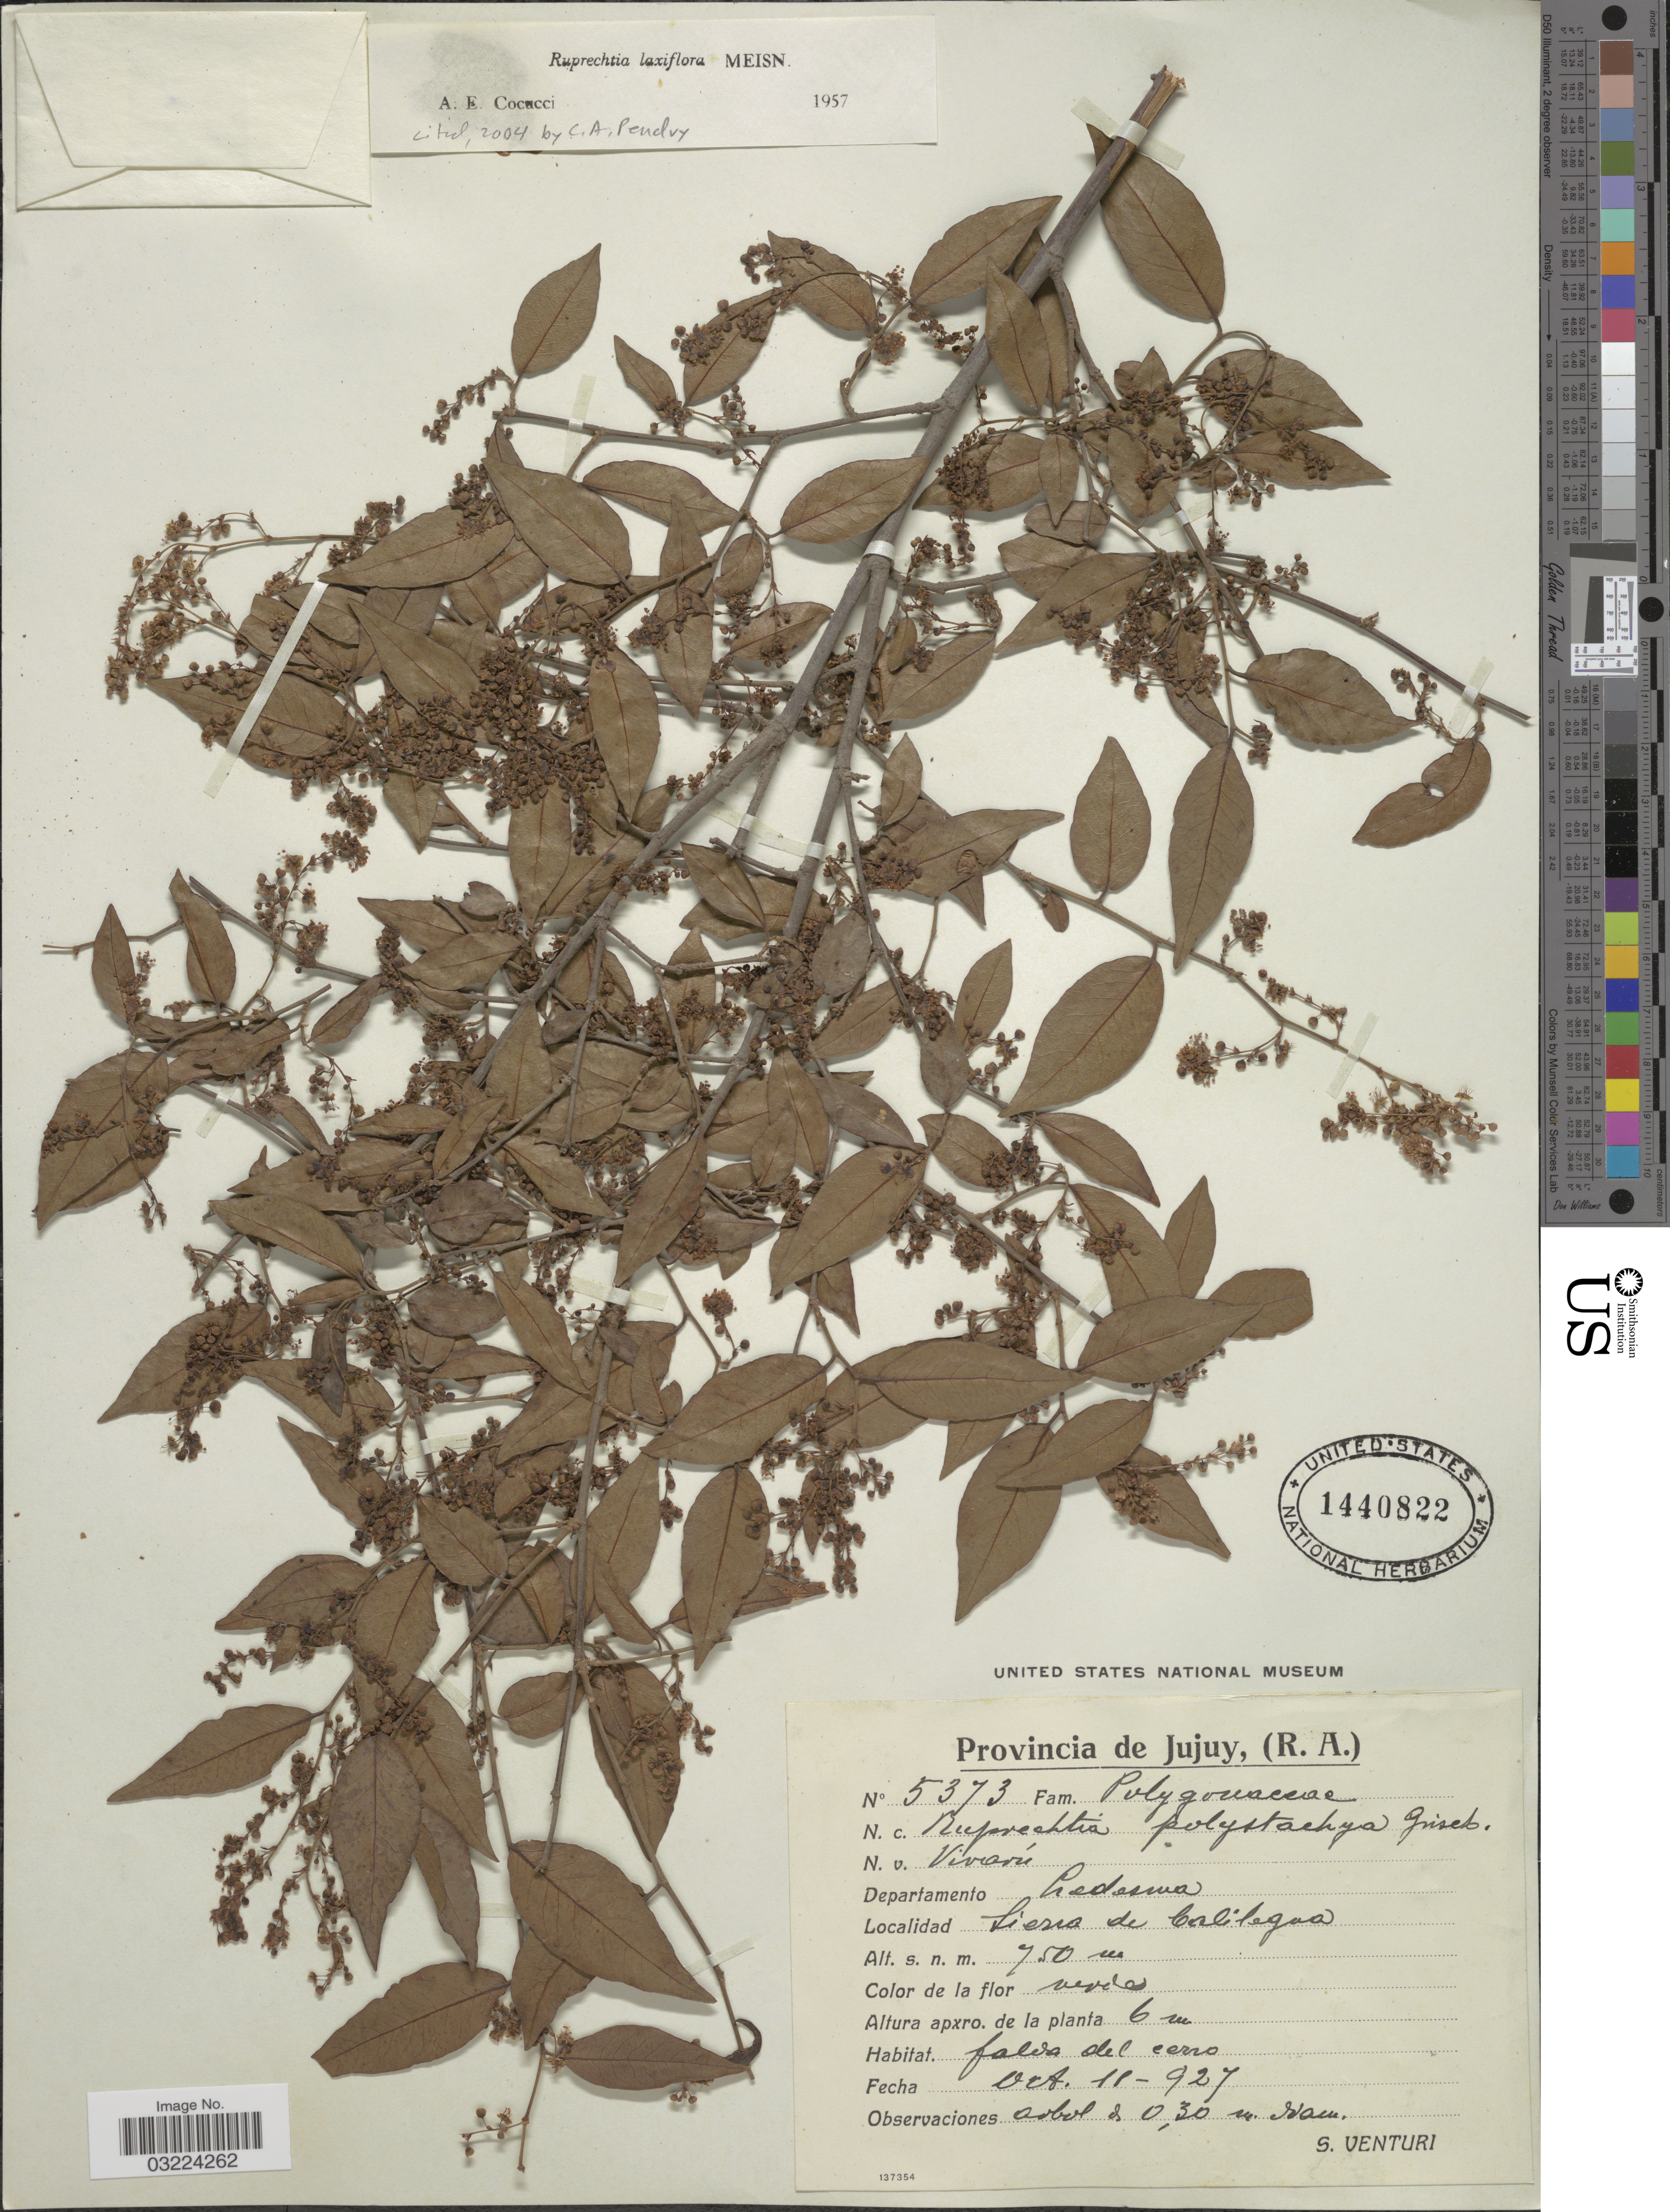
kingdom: Plantae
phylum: Tracheophyta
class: Magnoliopsida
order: Caryophyllales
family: Polygonaceae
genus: Ruprechtia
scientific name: Ruprechtia laxiflora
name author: Meisn.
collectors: S. Venturi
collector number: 5373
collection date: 1927-10-11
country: Argentina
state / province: Jujuy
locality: Departamento Ledesma. Sierra de Calilegua.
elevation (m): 750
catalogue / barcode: US 1440822